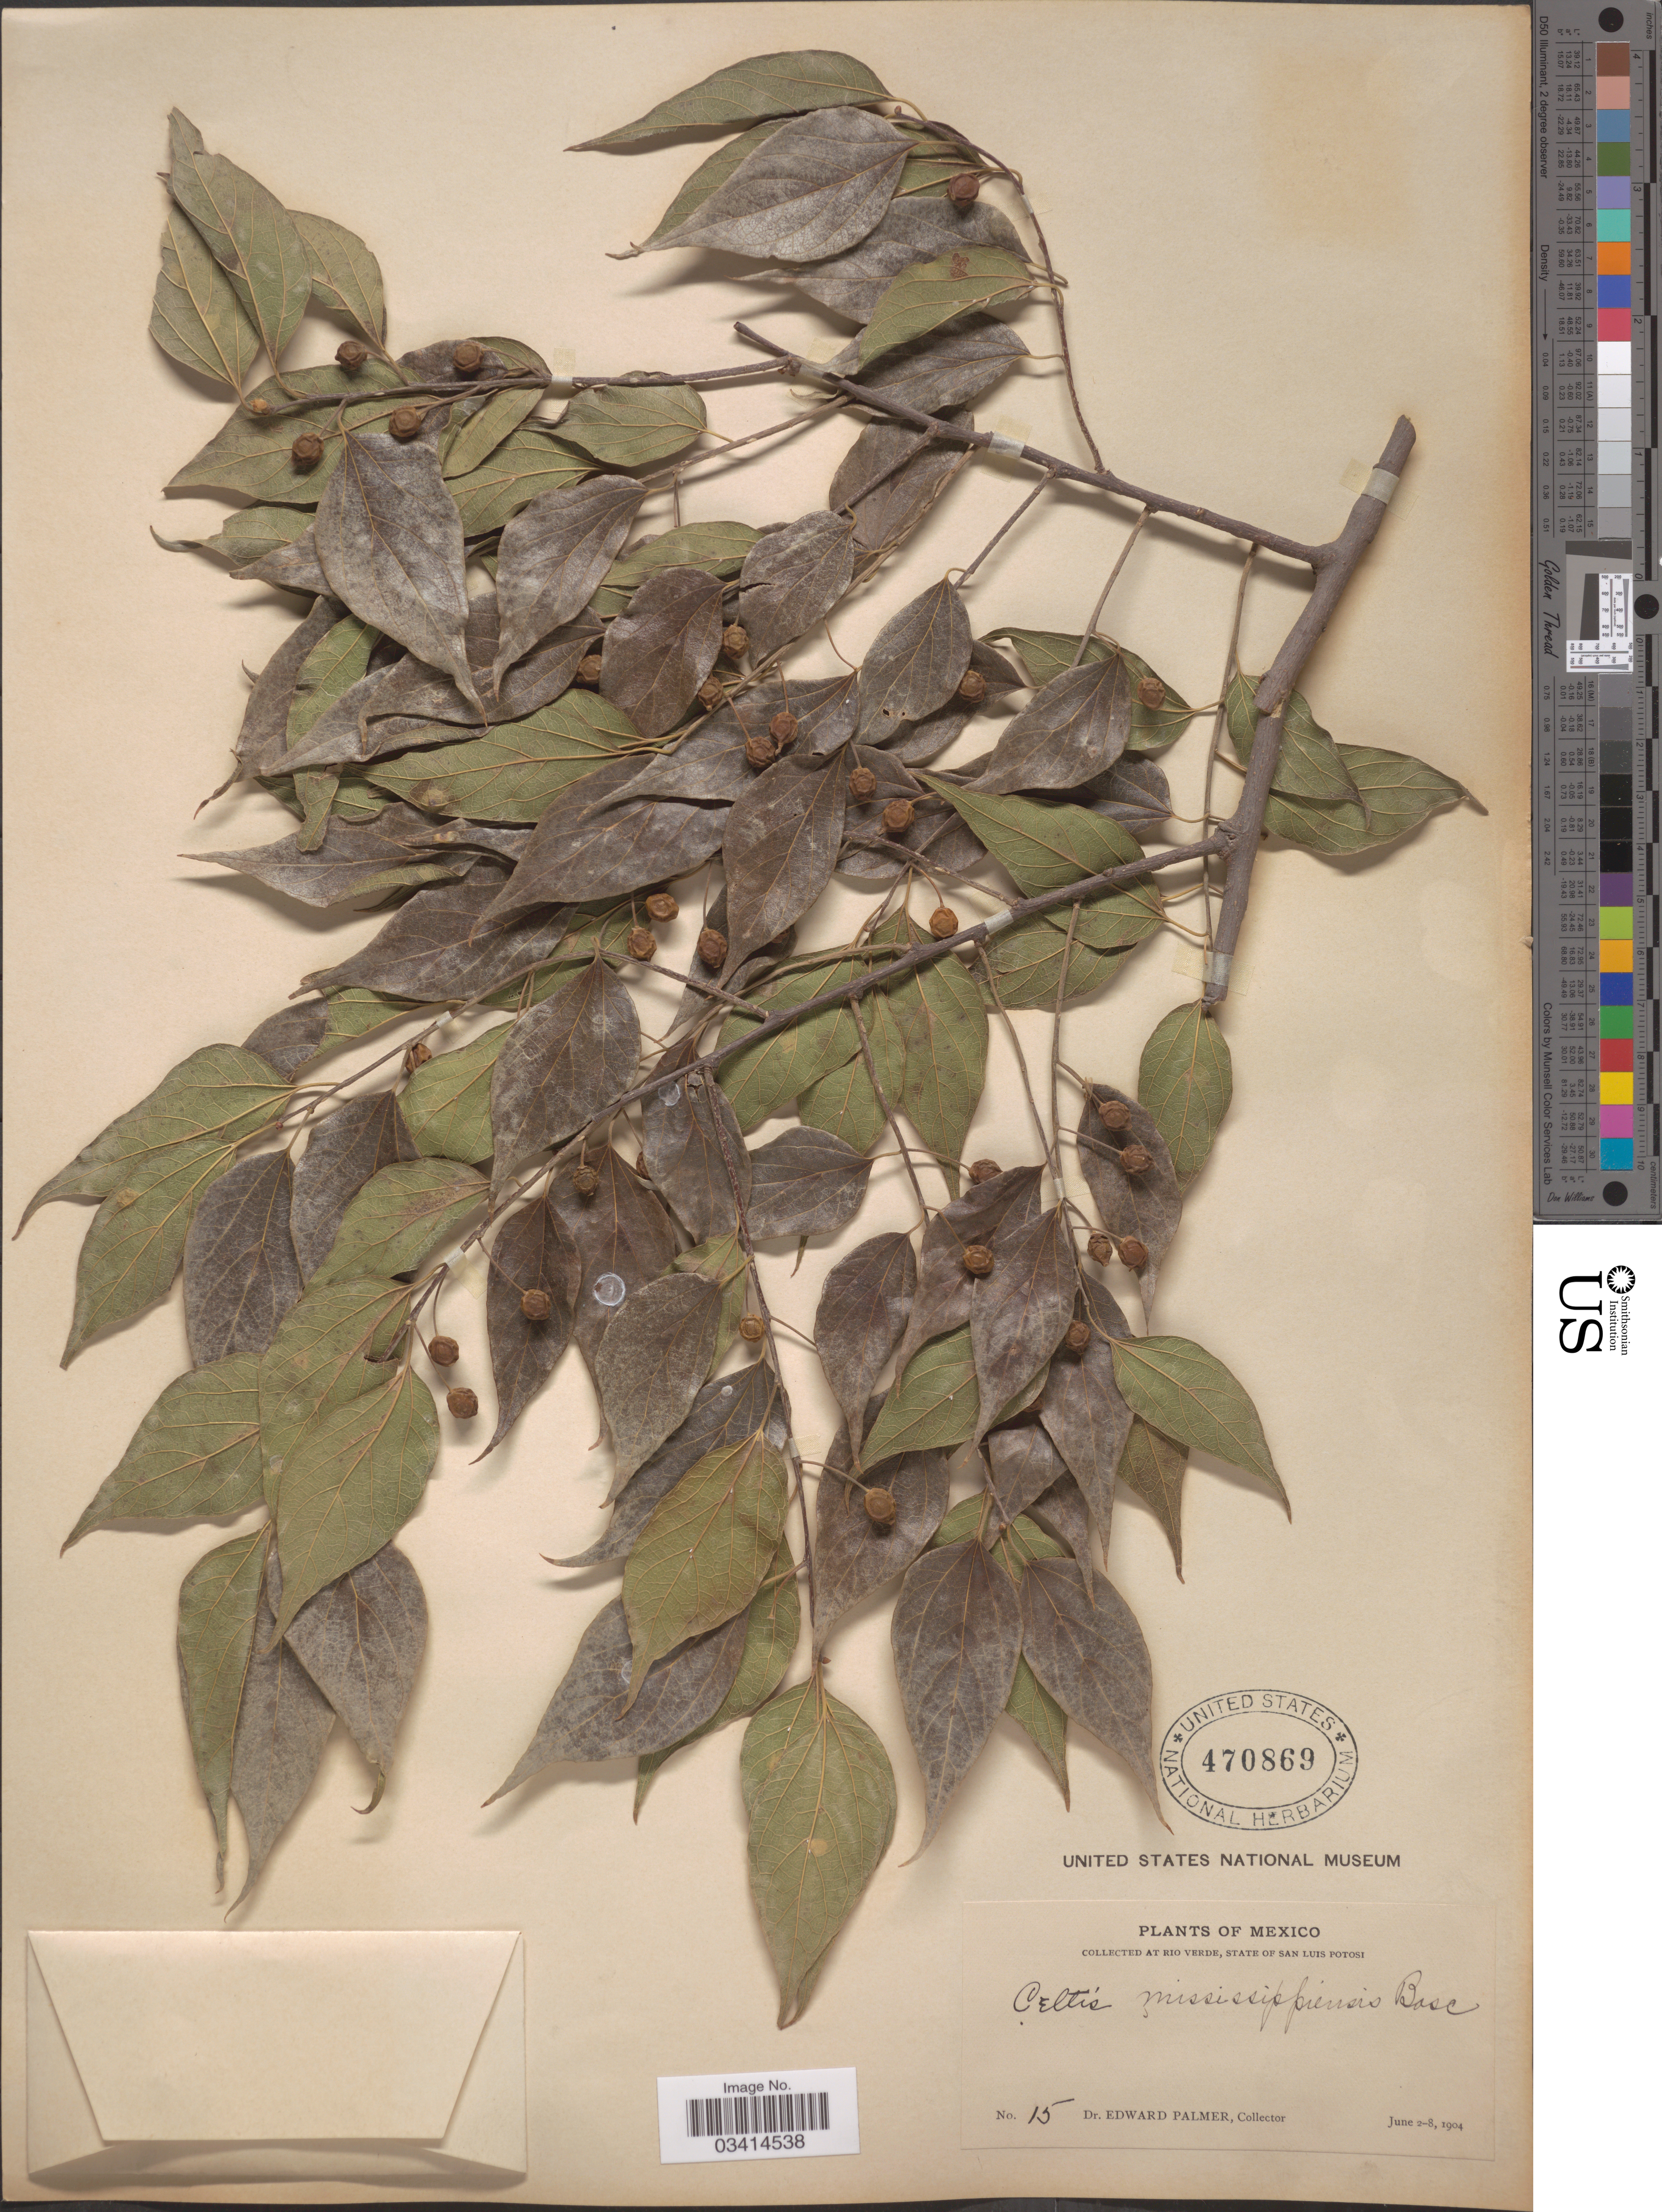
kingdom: Plantae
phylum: Tracheophyta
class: Magnoliopsida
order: Rosales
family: Cannabaceae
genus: Celtis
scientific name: Celtis laevigata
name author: Willd.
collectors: E. Palmer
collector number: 15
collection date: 1904-06-02/1904-06-08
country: Mexico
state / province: San Luis Potosí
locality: At Rio Verde.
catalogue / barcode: US 470869